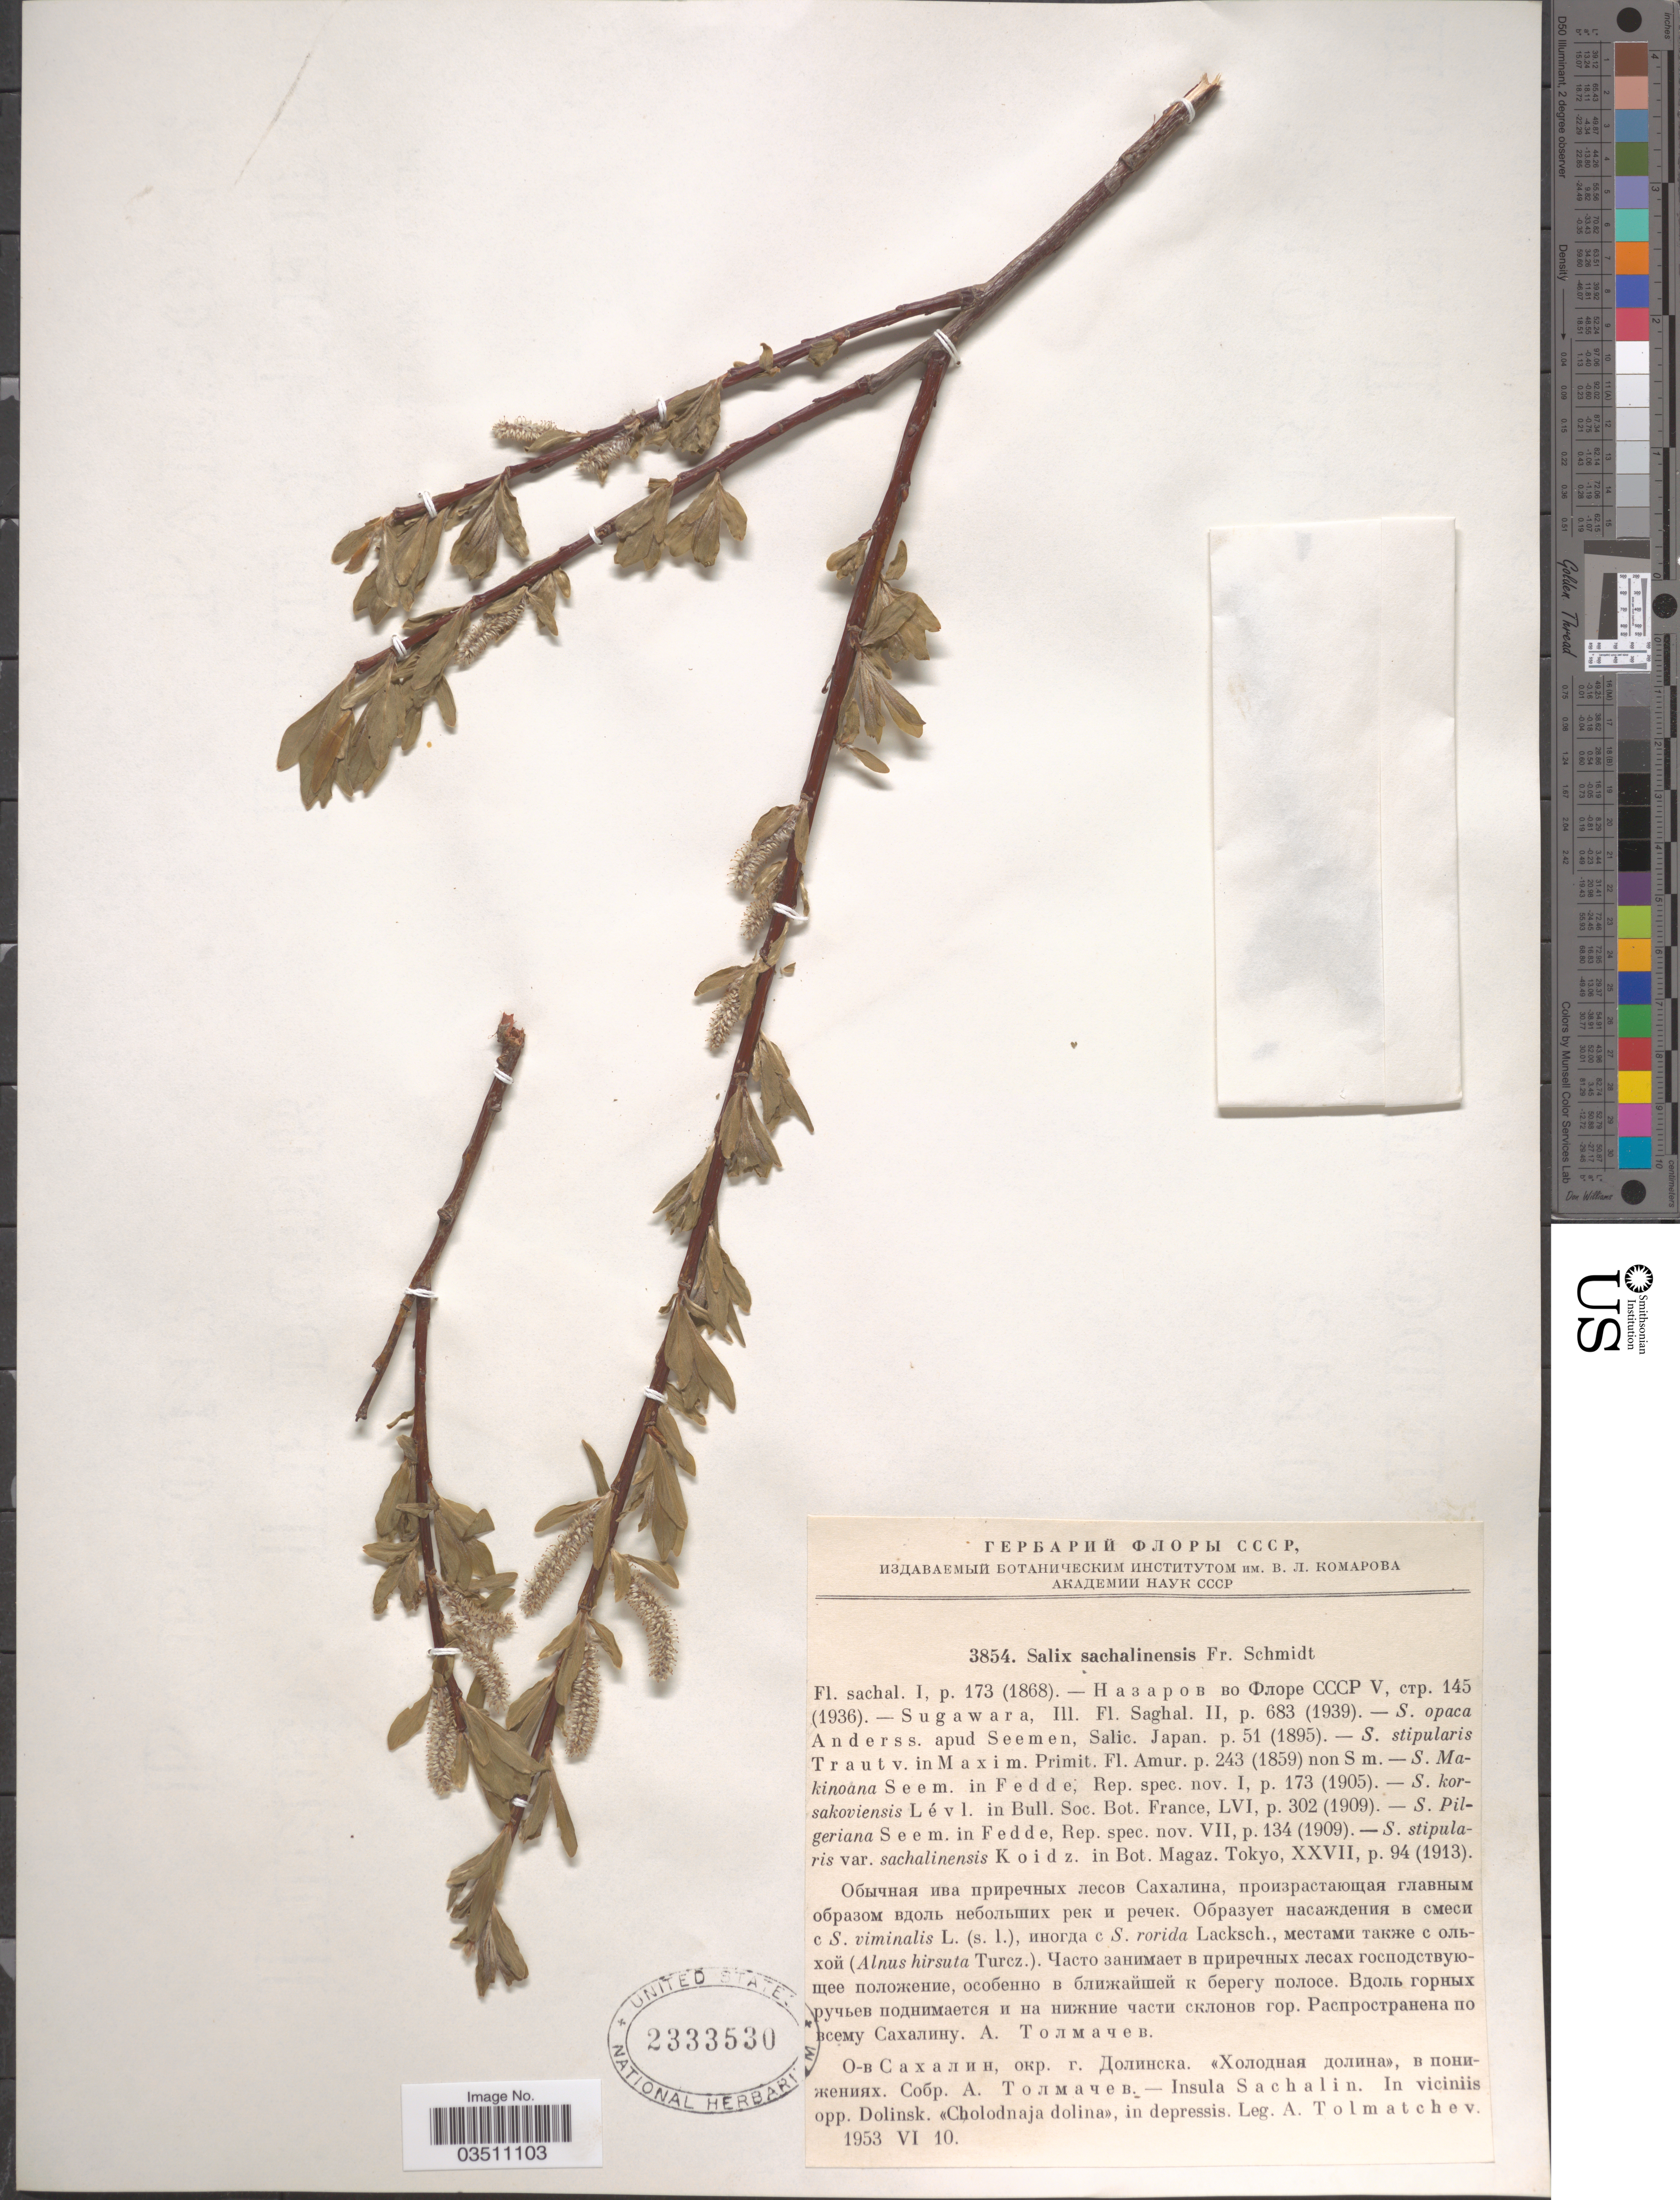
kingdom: Plantae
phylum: Tracheophyta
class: Magnoliopsida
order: Malpighiales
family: Salicaceae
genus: Salix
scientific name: Salix sachalinensis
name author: F. Schmidt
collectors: A. Tolmatchev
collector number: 3854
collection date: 1953-06-10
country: Russian Federation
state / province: Sakhalin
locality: Insula Sachalin. In viciniis opp. Dolinsk. <<Cholodnaja dolina>>.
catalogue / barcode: US 2333530